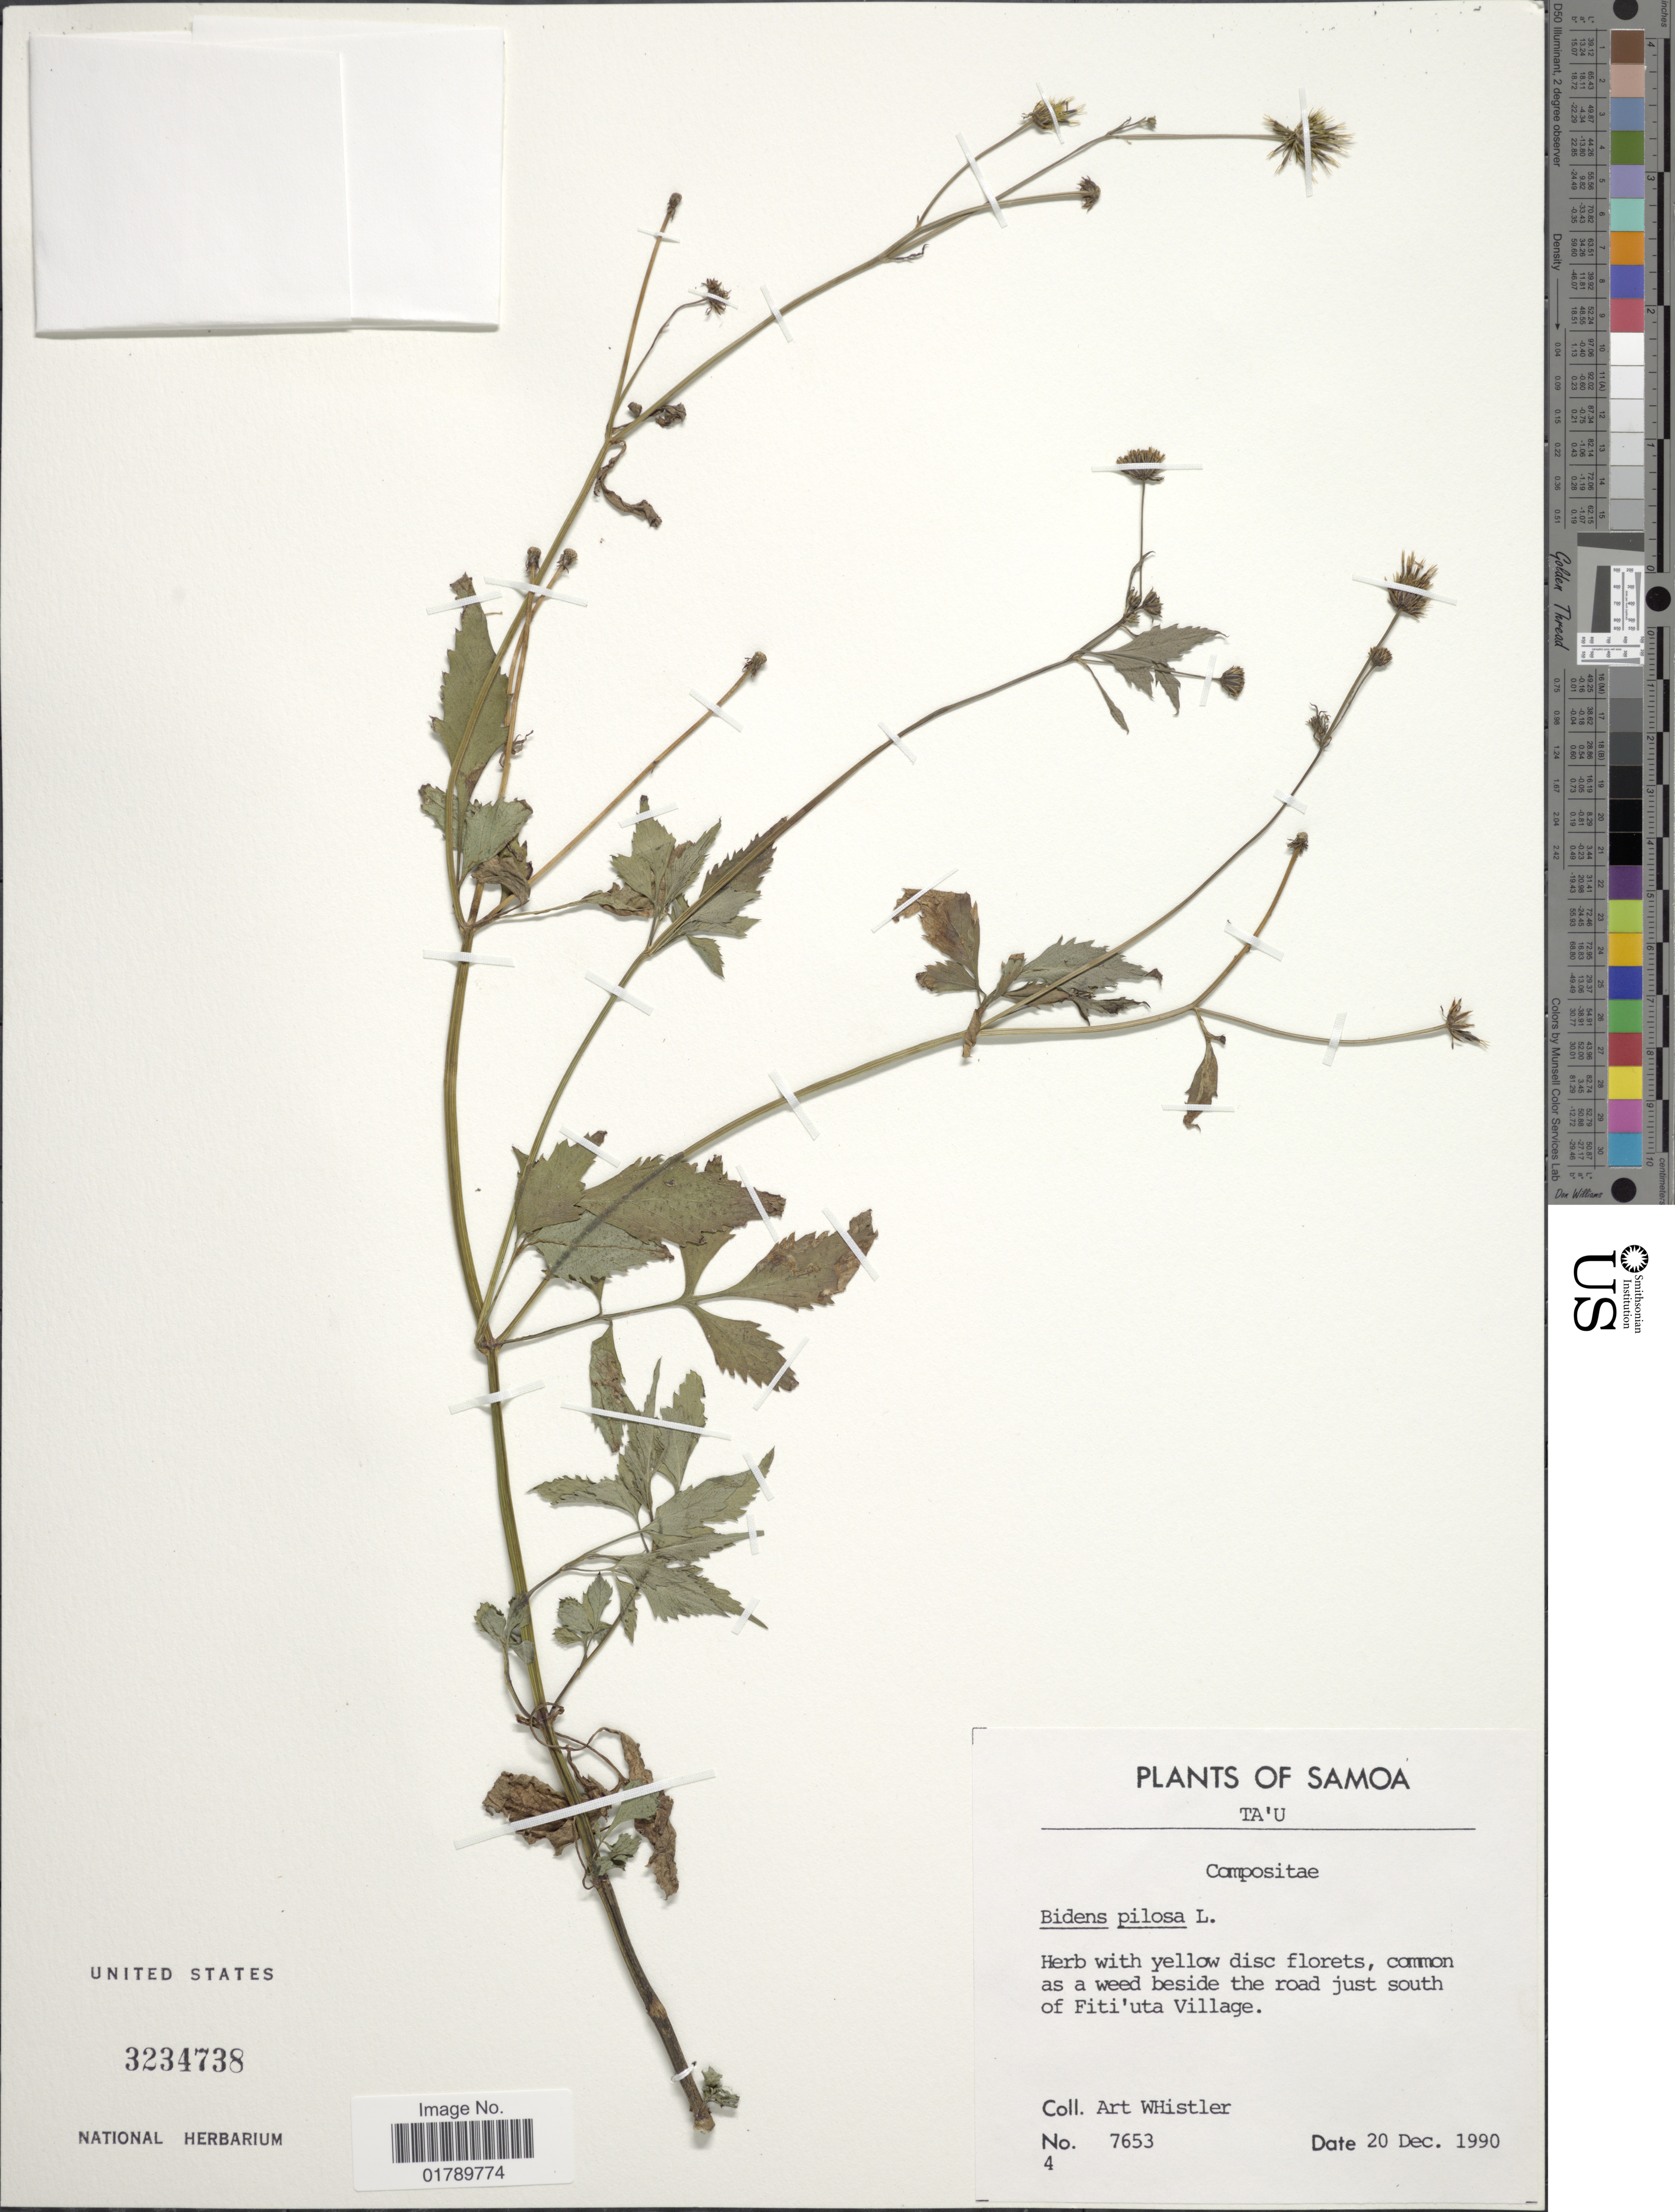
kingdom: Plantae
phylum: Tracheophyta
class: Magnoliopsida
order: Asterales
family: Asteraceae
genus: Bidens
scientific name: Bidens pilosa var. pilosa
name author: L.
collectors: A. Whistler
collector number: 7653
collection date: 1990-12-20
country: American Samoa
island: Ta'u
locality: Ta'u. common as a weed beside the road just south of Fiti'uta Village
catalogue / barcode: US 3234738